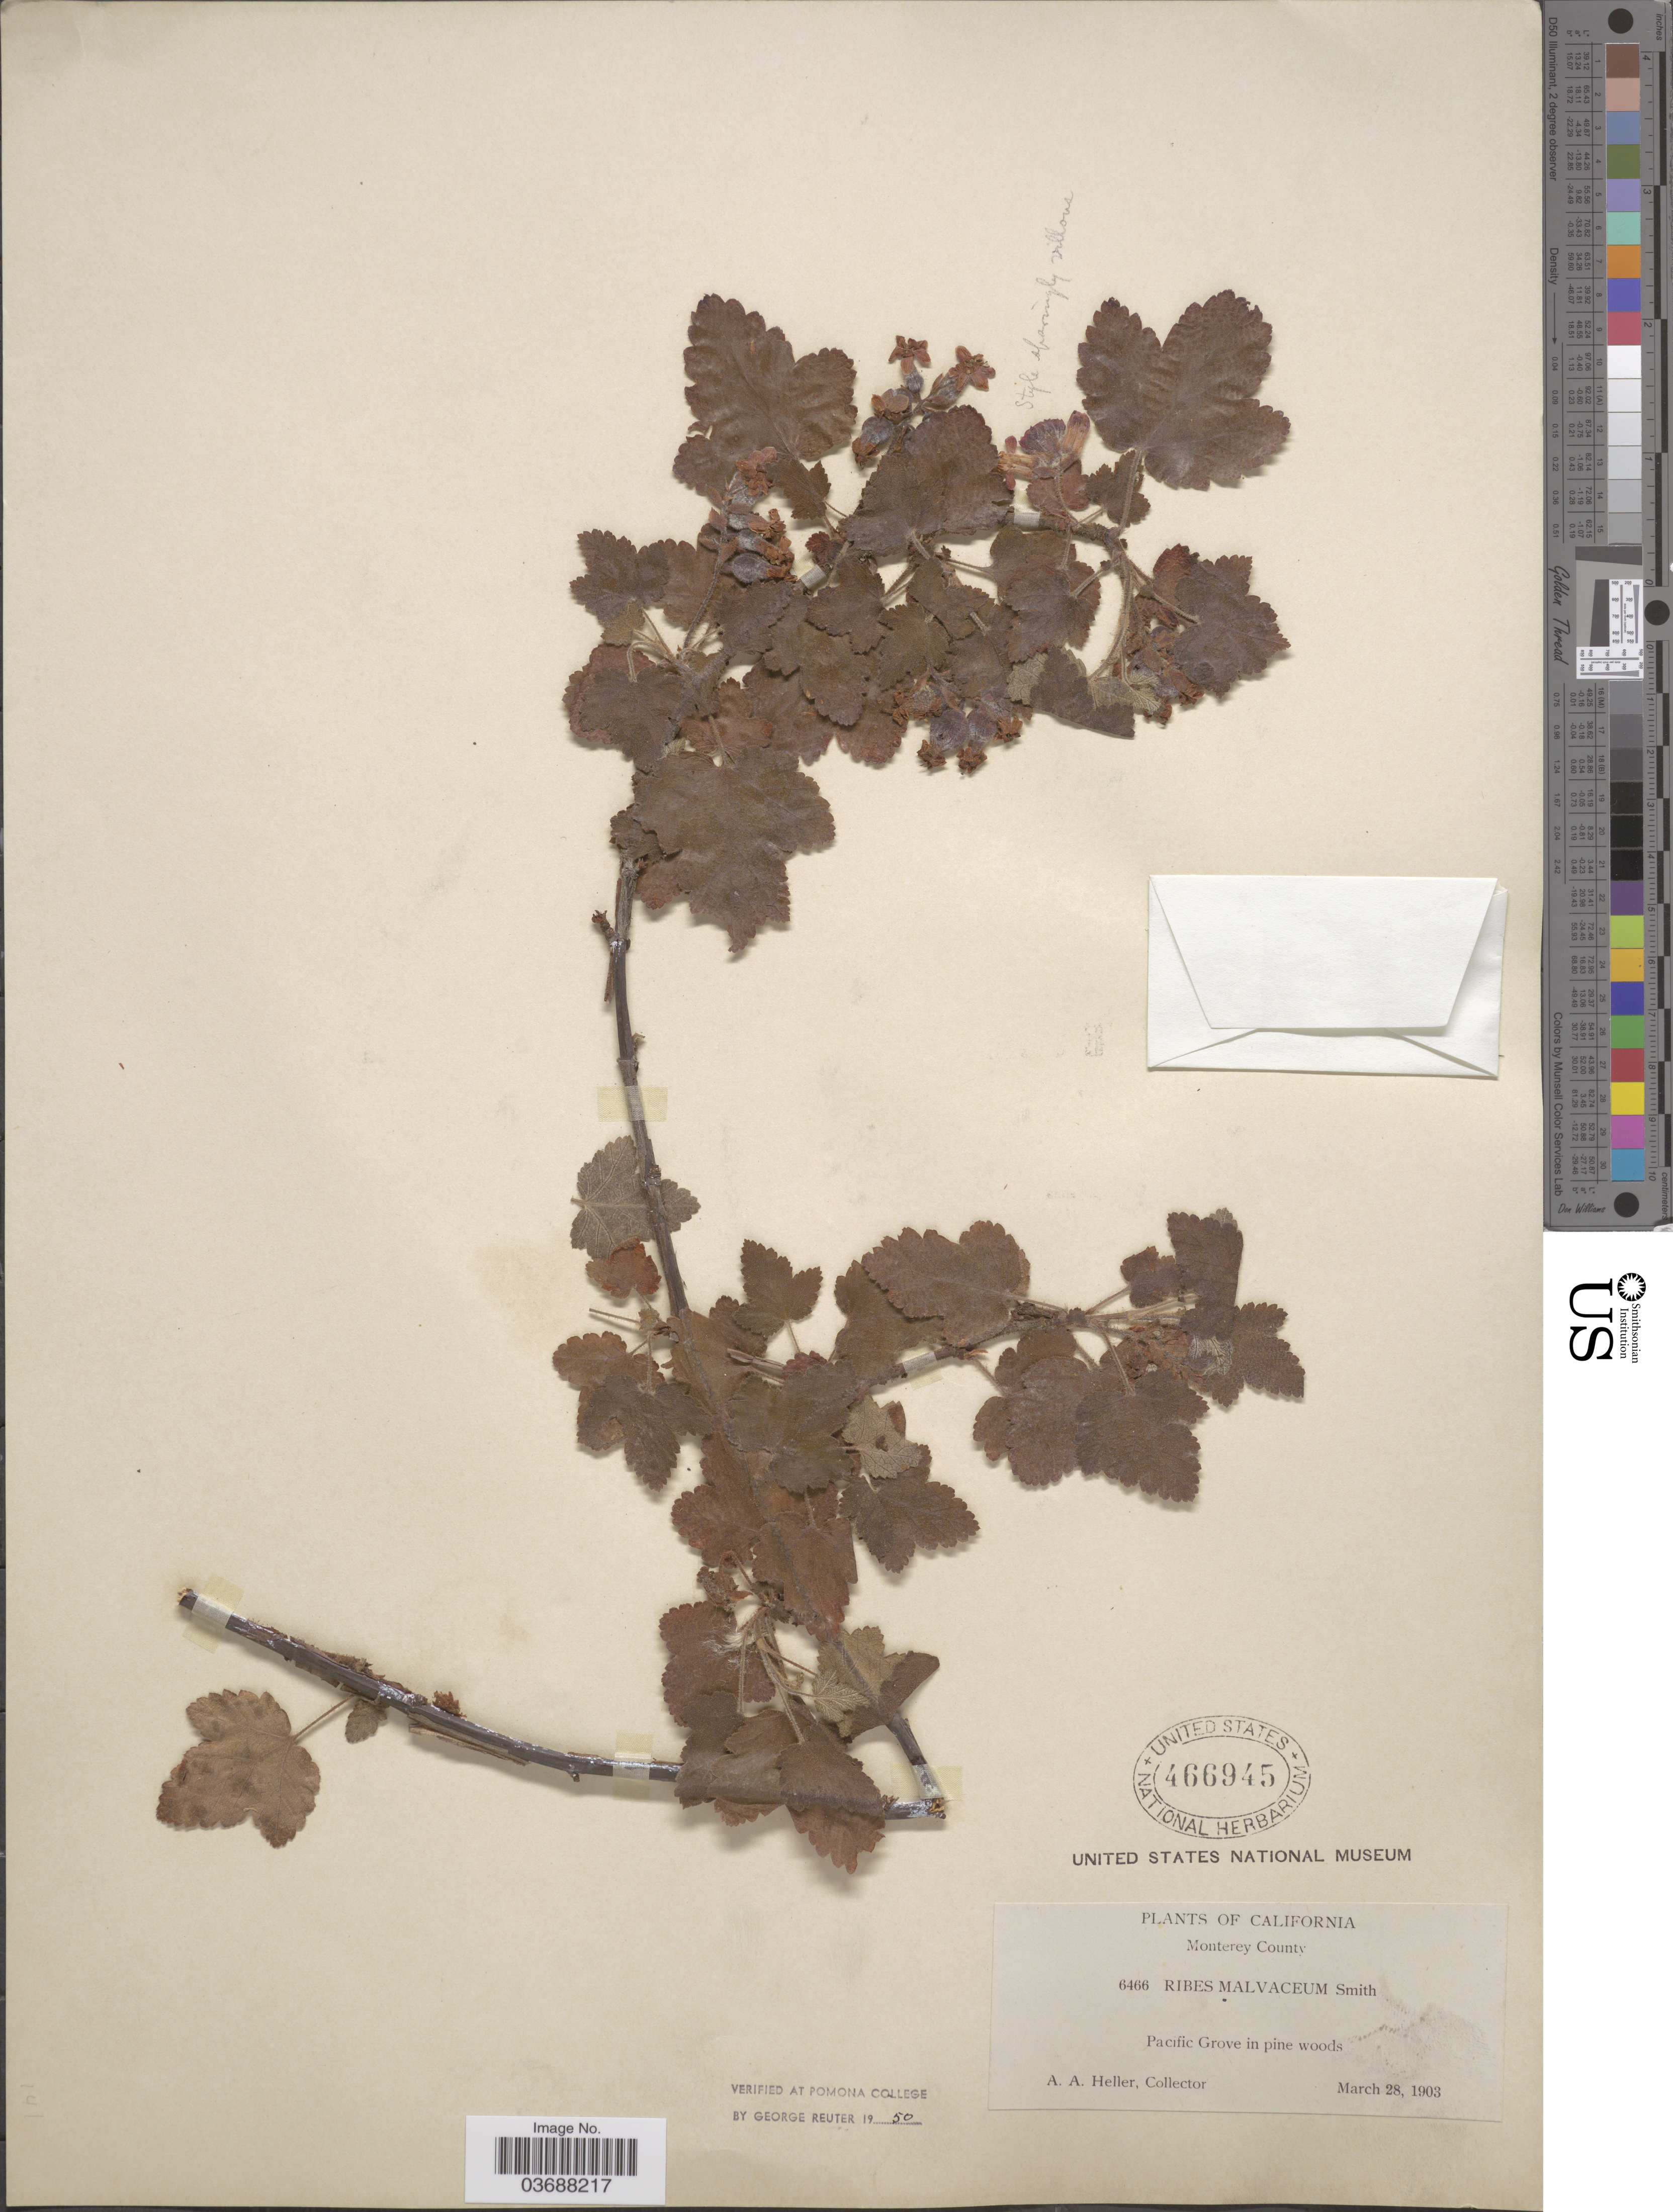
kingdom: Plantae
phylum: Tracheophyta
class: Magnoliopsida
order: Saxifragales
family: Grossulariaceae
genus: Ribes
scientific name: Ribes malvaceum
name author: Sm.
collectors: A. A. Heller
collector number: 6466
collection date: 1903-03-28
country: United States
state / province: California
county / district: Monterey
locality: Monterey County. Pacific Grove in pine woods.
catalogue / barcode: US 466945